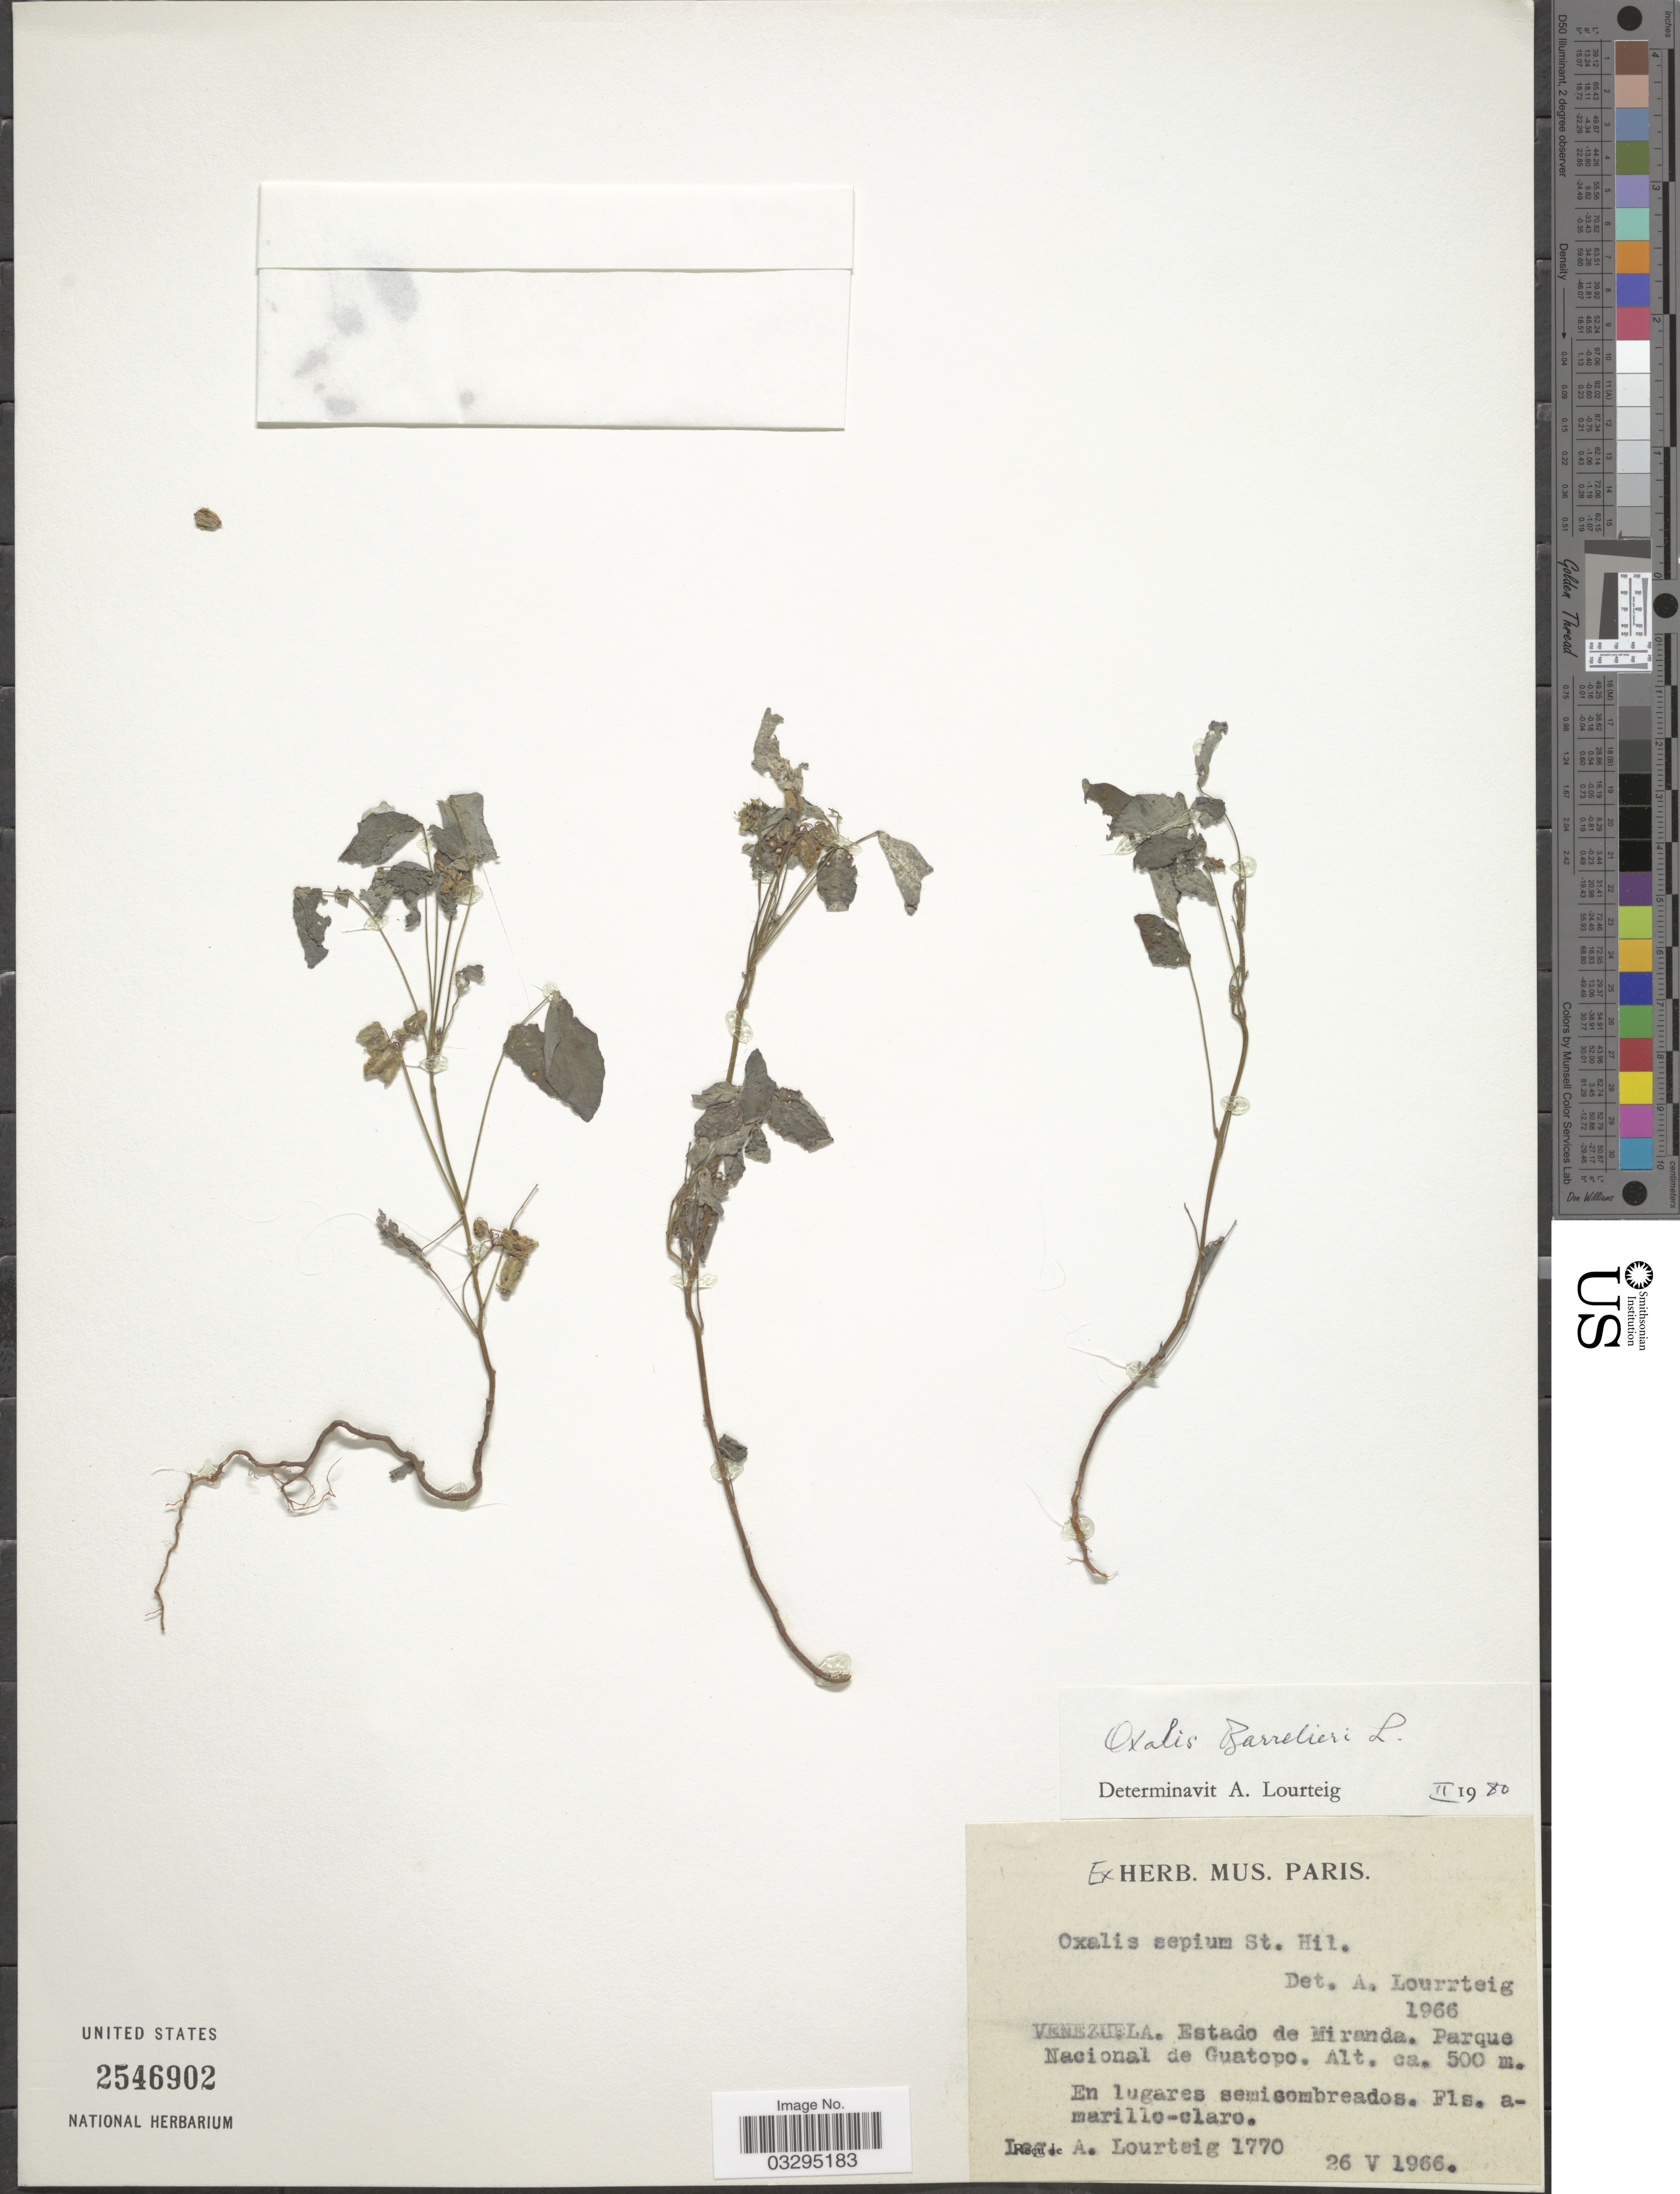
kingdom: Plantae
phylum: Tracheophyta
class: Magnoliopsida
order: Oxalidales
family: Oxalidaceae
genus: Oxalis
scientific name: Oxalis barrelieri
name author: L.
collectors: A. Lourteig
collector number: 1770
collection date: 1966-05-26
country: Venezuela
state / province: Miranda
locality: Estado de Miranda. Parque Nacional de Guatopo.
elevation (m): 500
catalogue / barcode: US 2546902